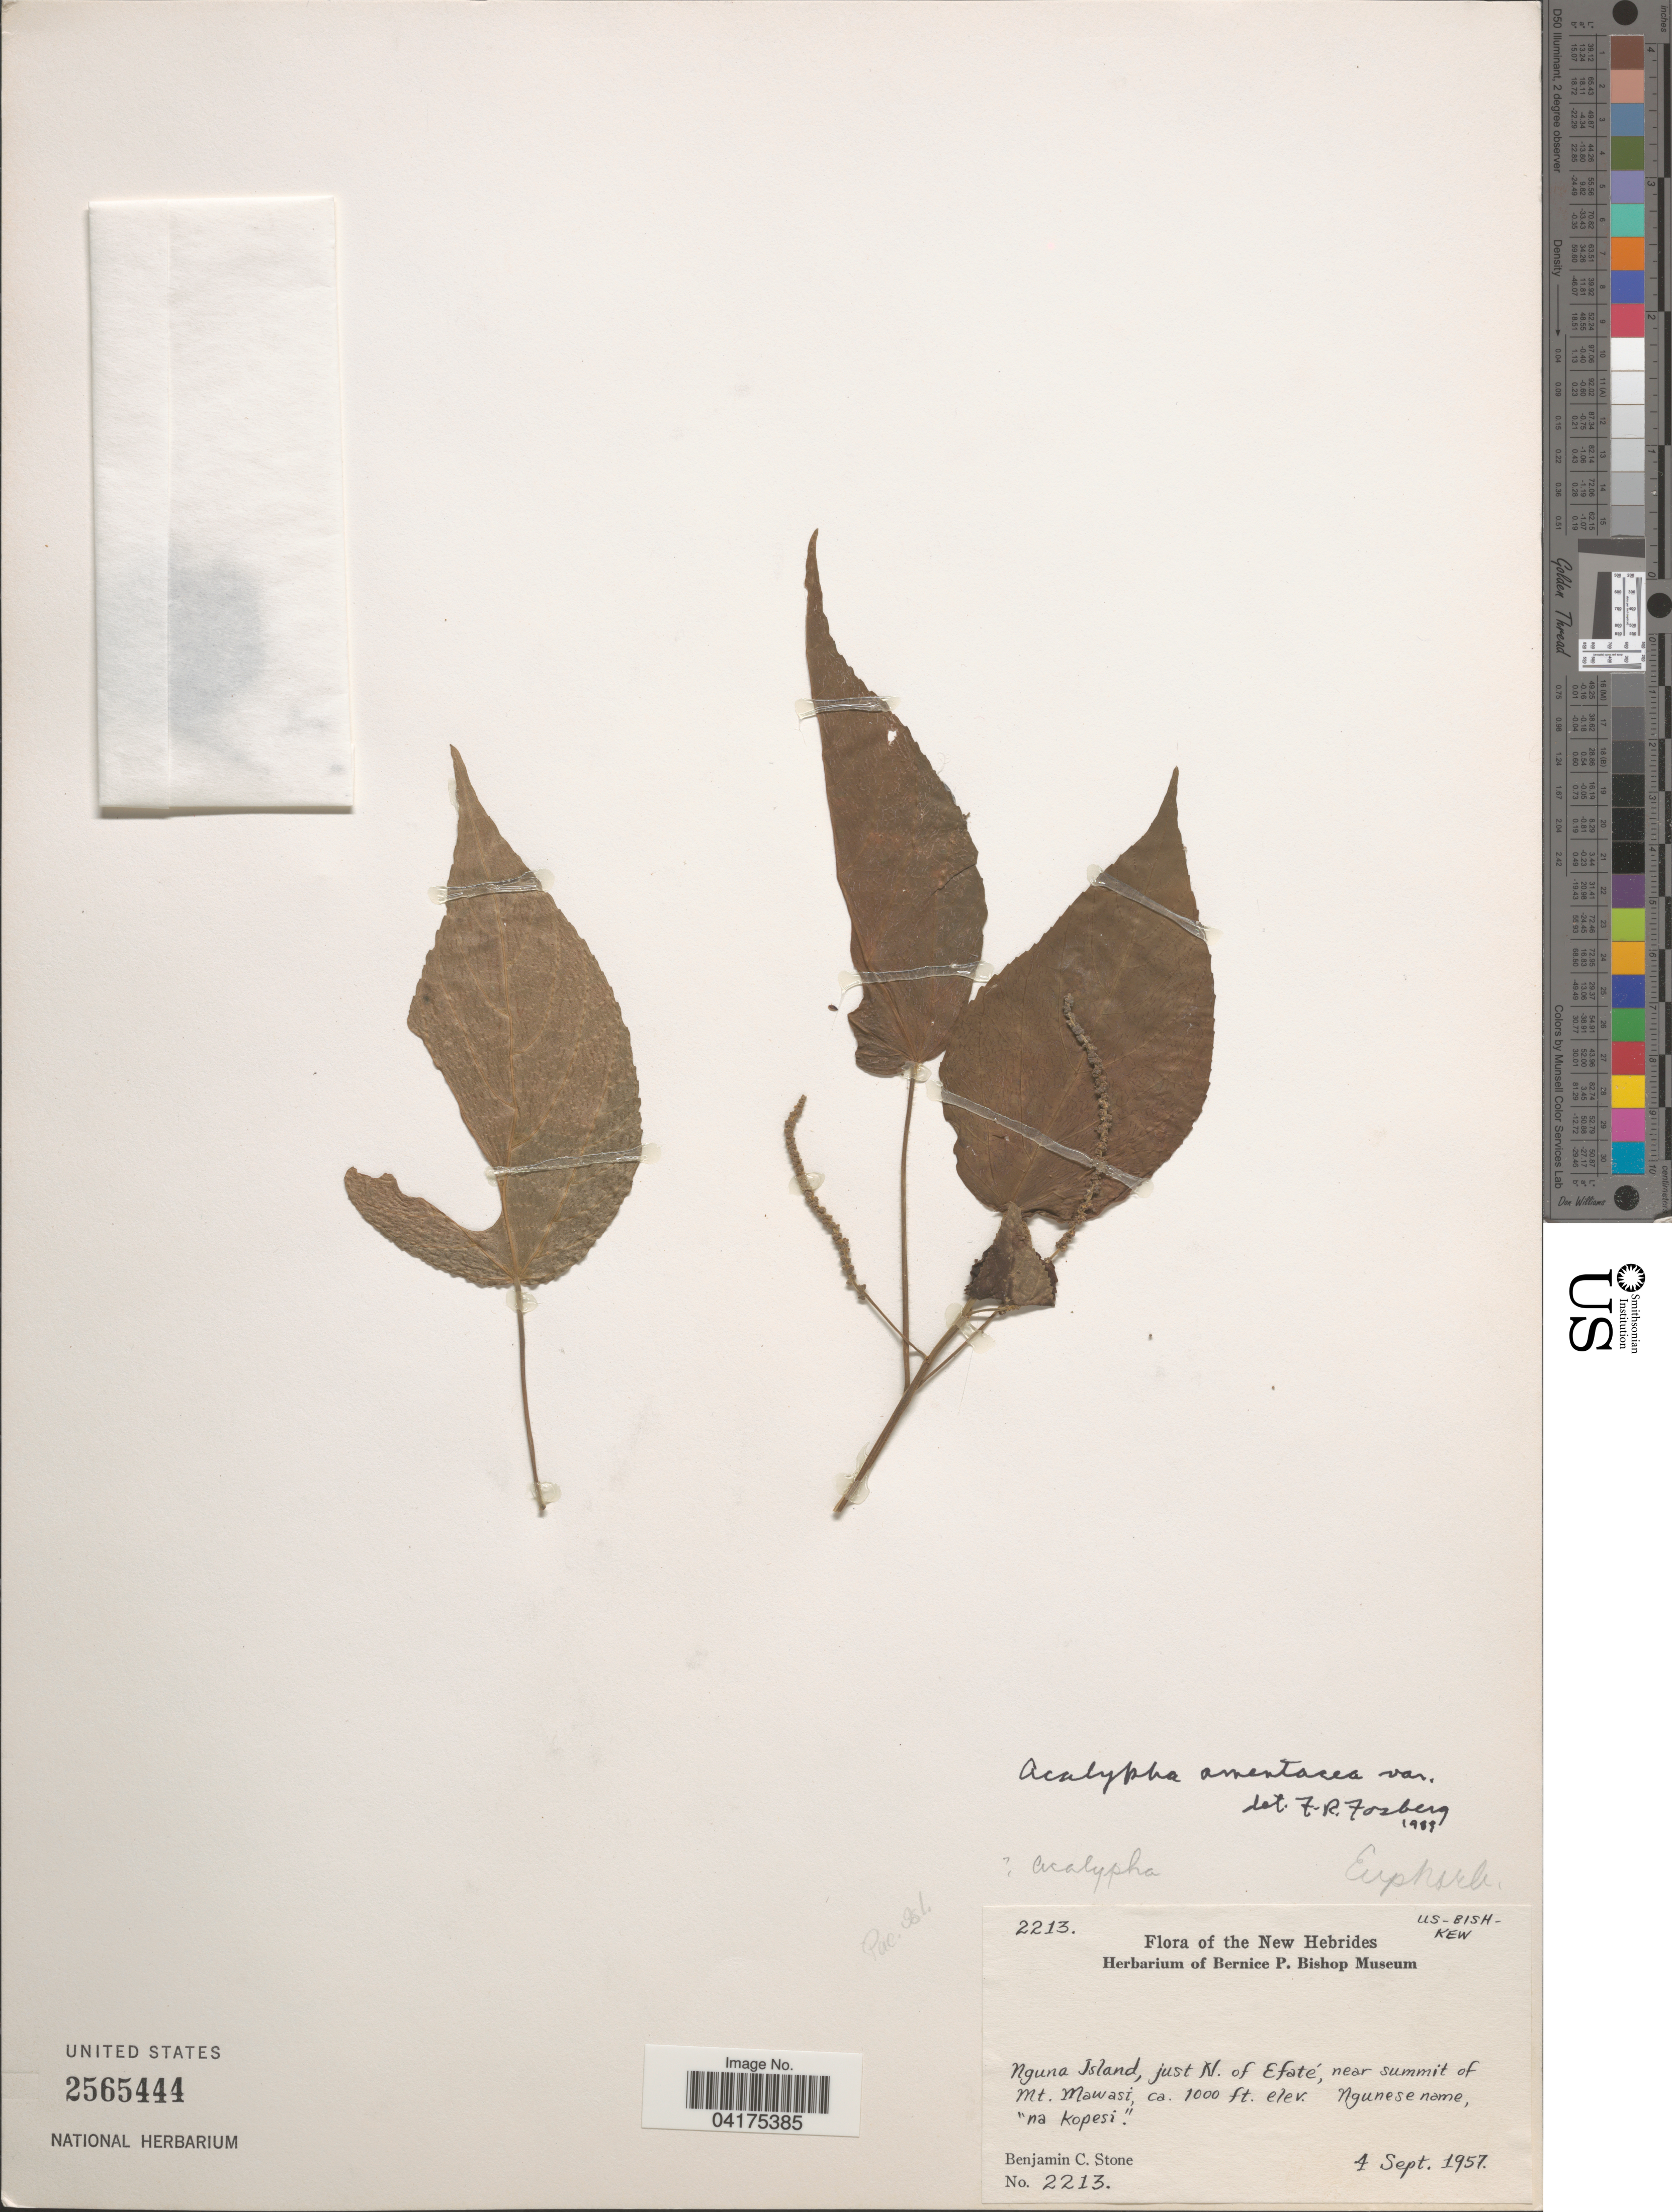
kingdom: Plantae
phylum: Tracheophyta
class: Magnoliopsida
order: Malpighiales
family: Euphorbiaceae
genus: Acalypha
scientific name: Acalypha amentacea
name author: Roxb.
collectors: B. C. Stone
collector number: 2213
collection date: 1957-09-04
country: Vanuatu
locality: The New Hebrides. Nguna Island, just N. of Efaté, near summit of Mt. Mawasi.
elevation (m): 305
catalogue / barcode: US 2565444